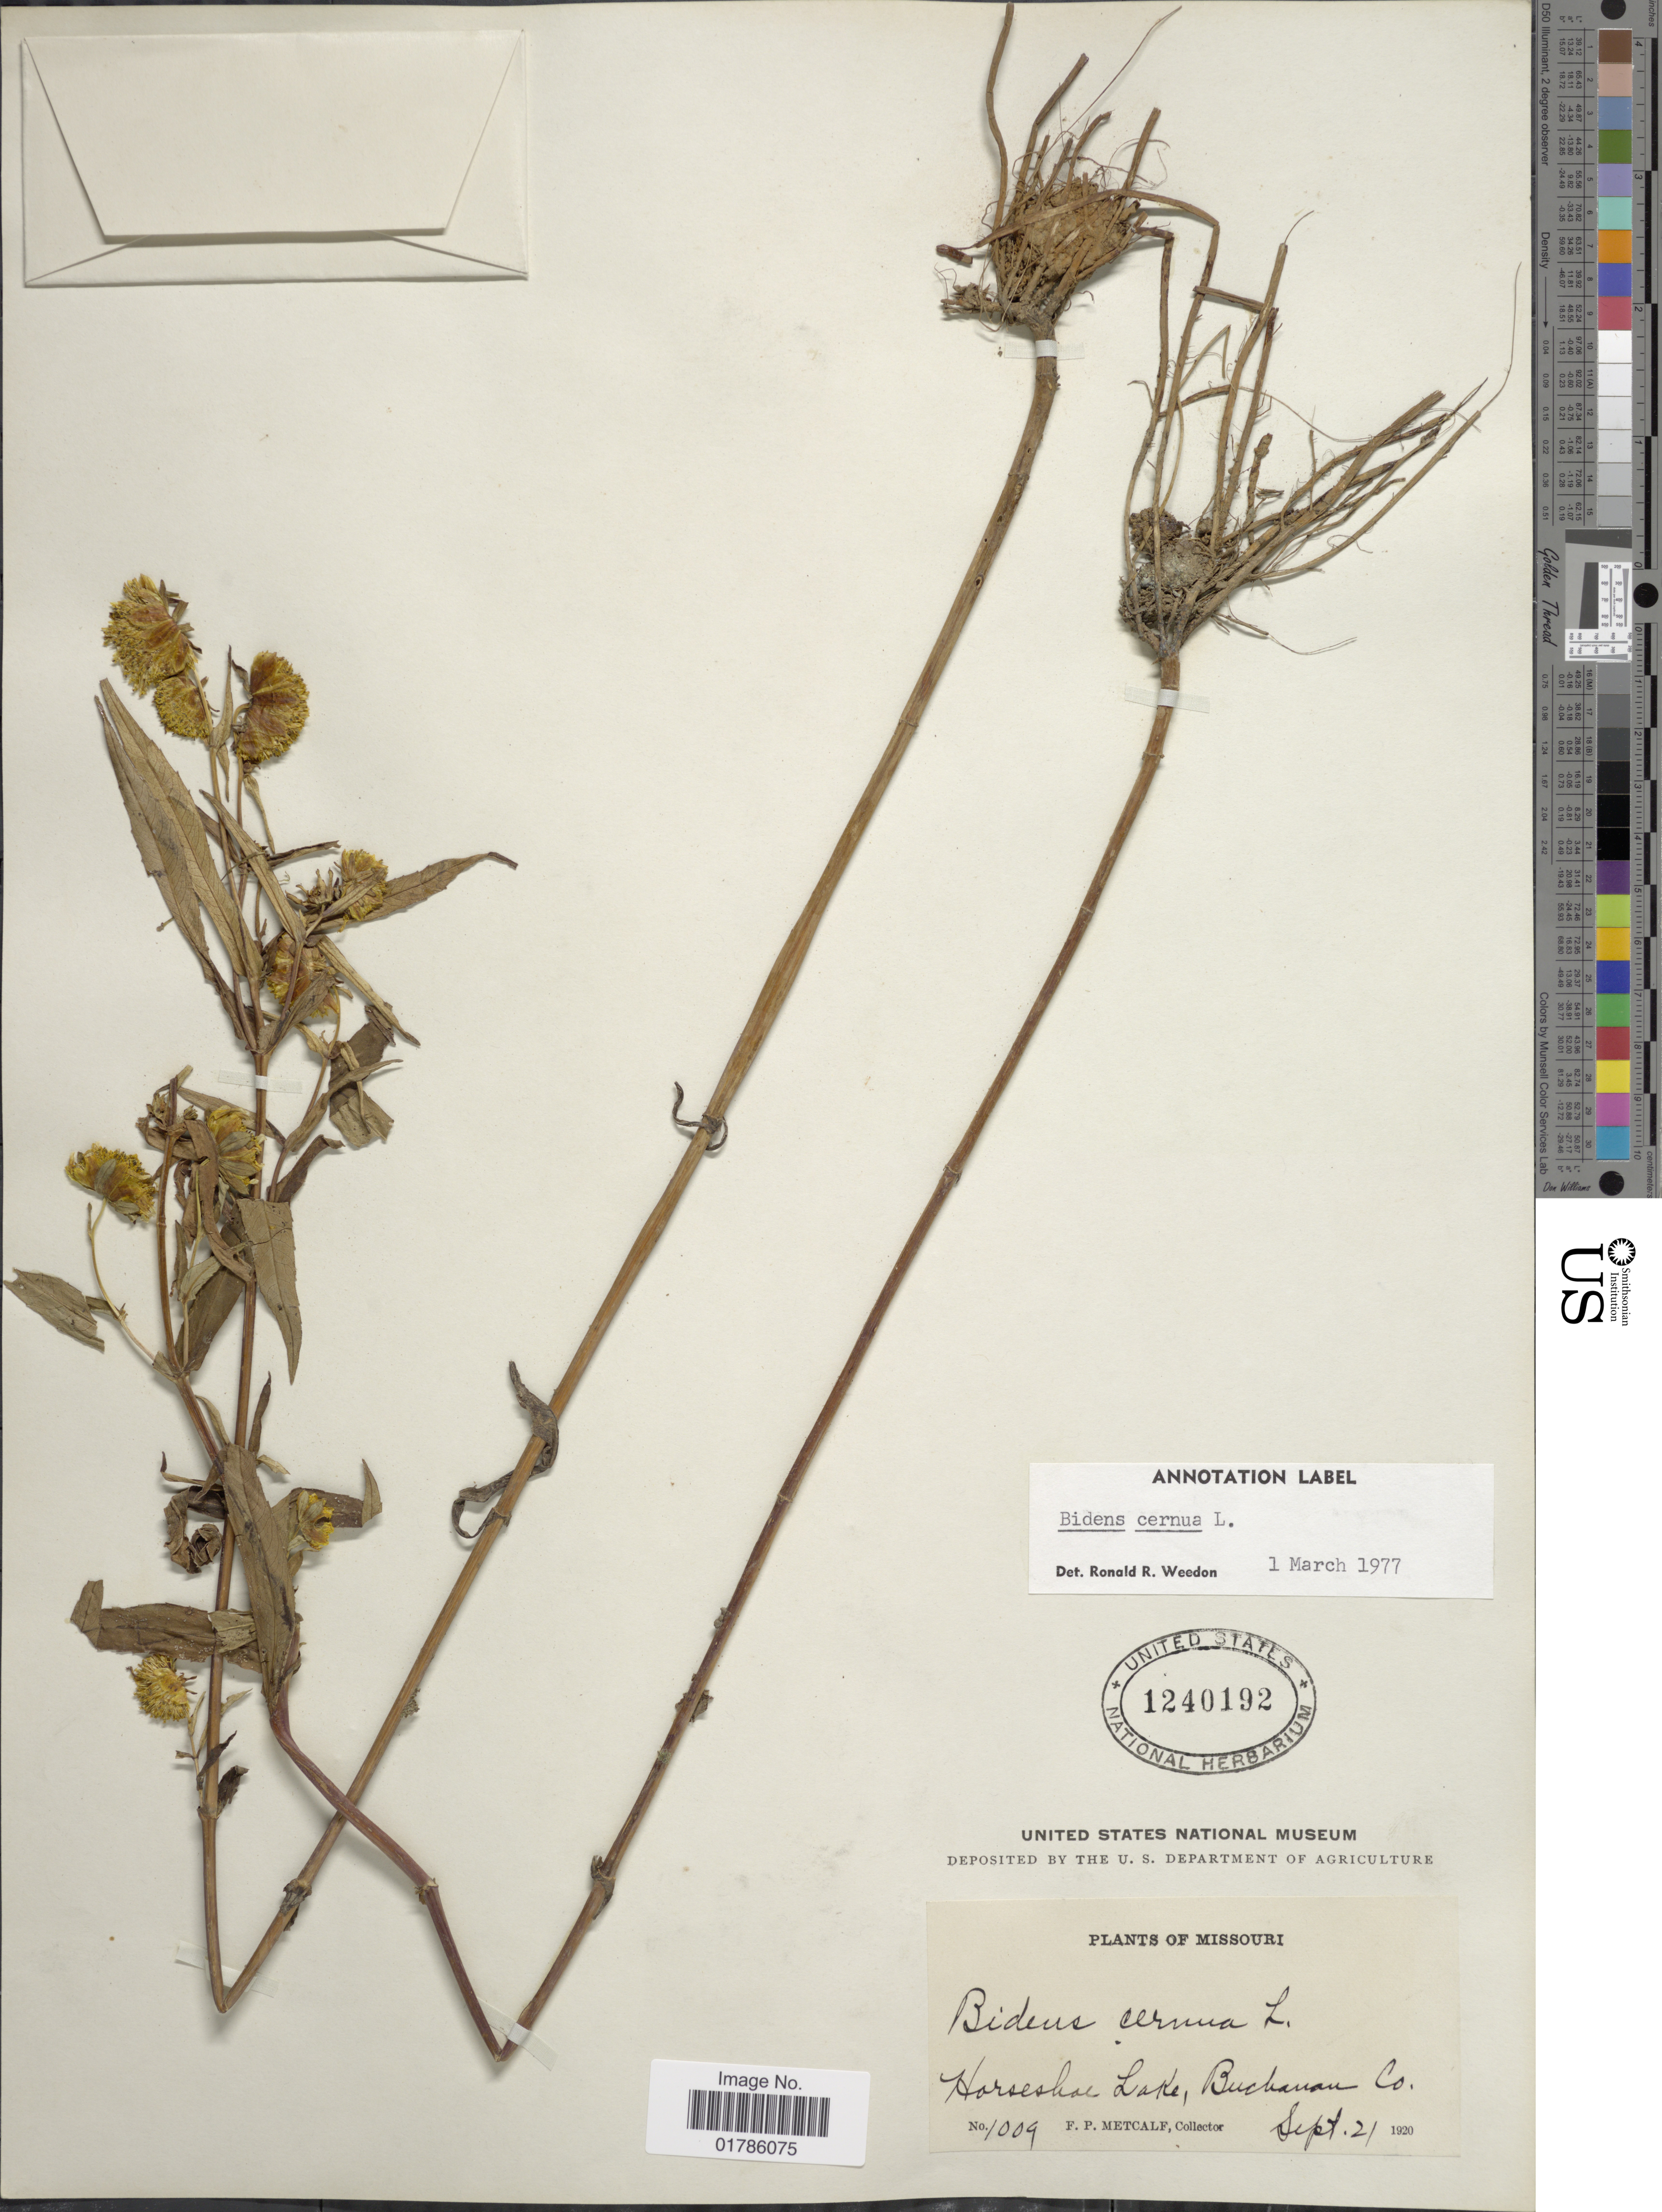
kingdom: Plantae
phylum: Tracheophyta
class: Magnoliopsida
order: Asterales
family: Asteraceae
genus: Bidens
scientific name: Bidens cernua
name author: L.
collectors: F. Metcalf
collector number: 1009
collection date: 1920-09-21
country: United States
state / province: Missouri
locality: Horseshac Lake, Buchanan Co.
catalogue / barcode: US 1240192